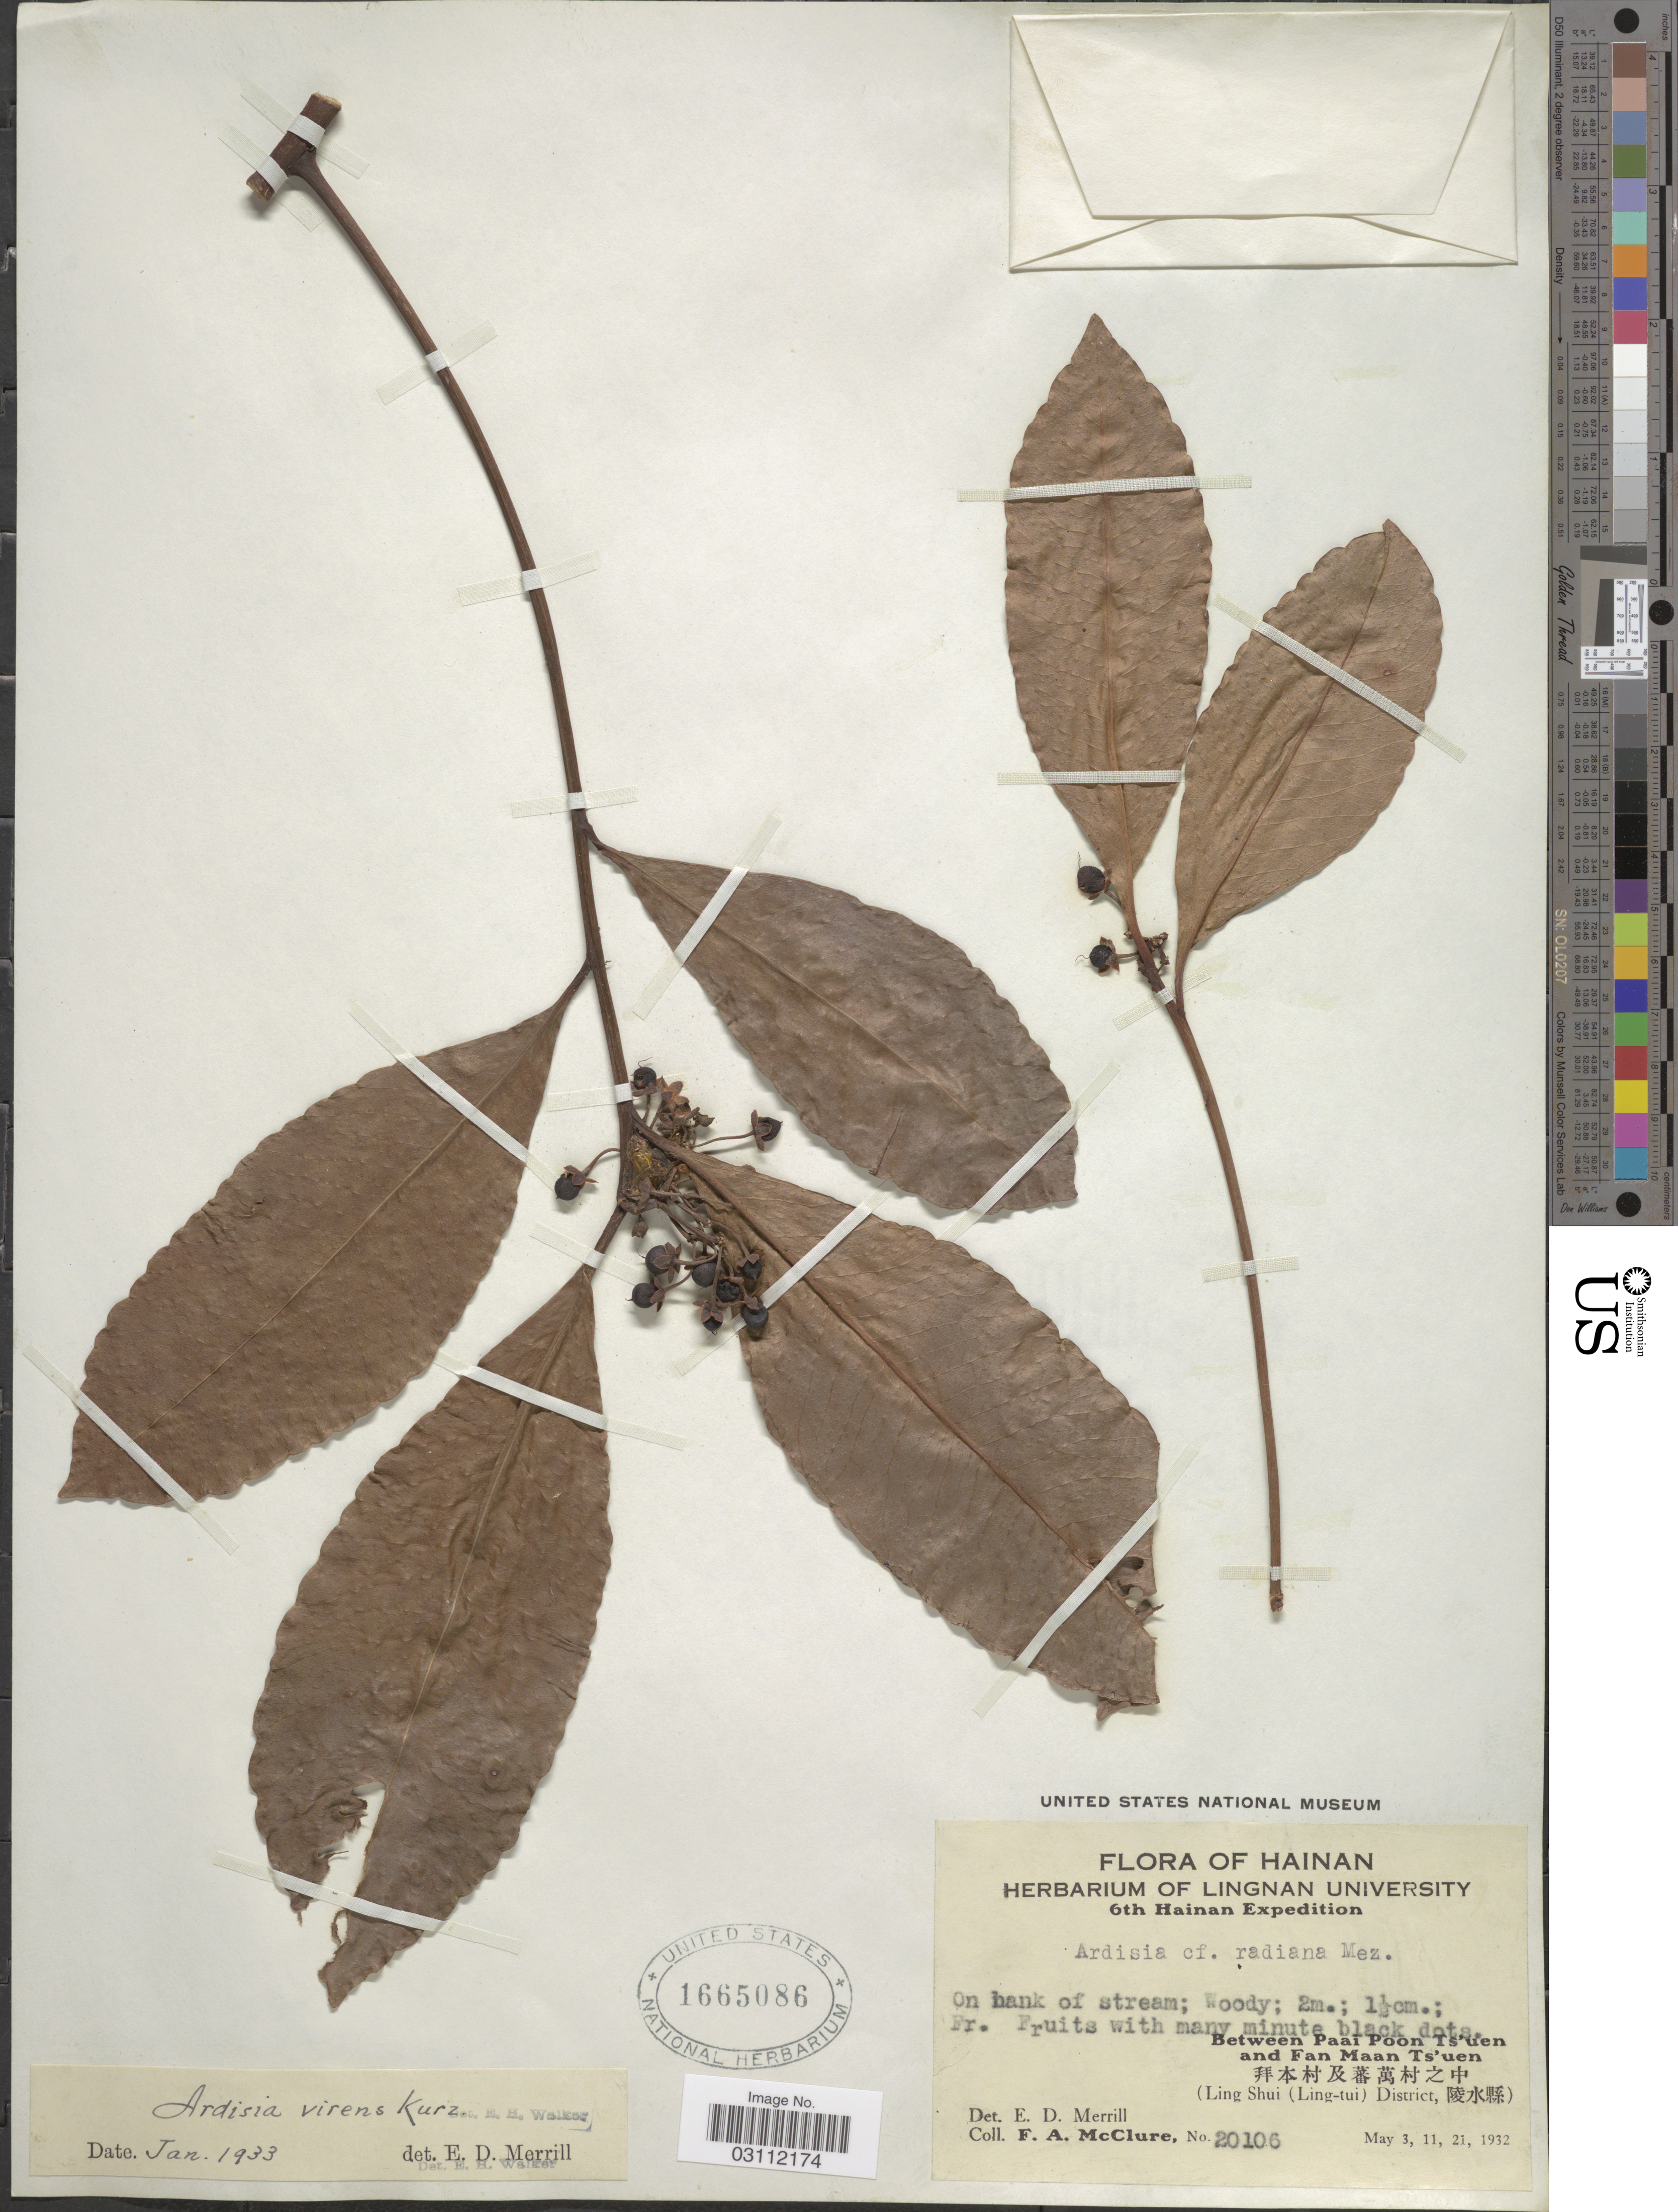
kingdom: Plantae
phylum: Tracheophyta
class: Magnoliopsida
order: Ericales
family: Primulaceae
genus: Ardisia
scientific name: Ardisia virens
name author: Kurz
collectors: F. A. McClure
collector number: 20106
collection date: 1932-05-03/1932-05-21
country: China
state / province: Hainan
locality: Between Paai Poon, Ts'uen and Fan Maan Ts'uen, (Ling Shui (Ling-tui) District).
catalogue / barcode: US 1665086